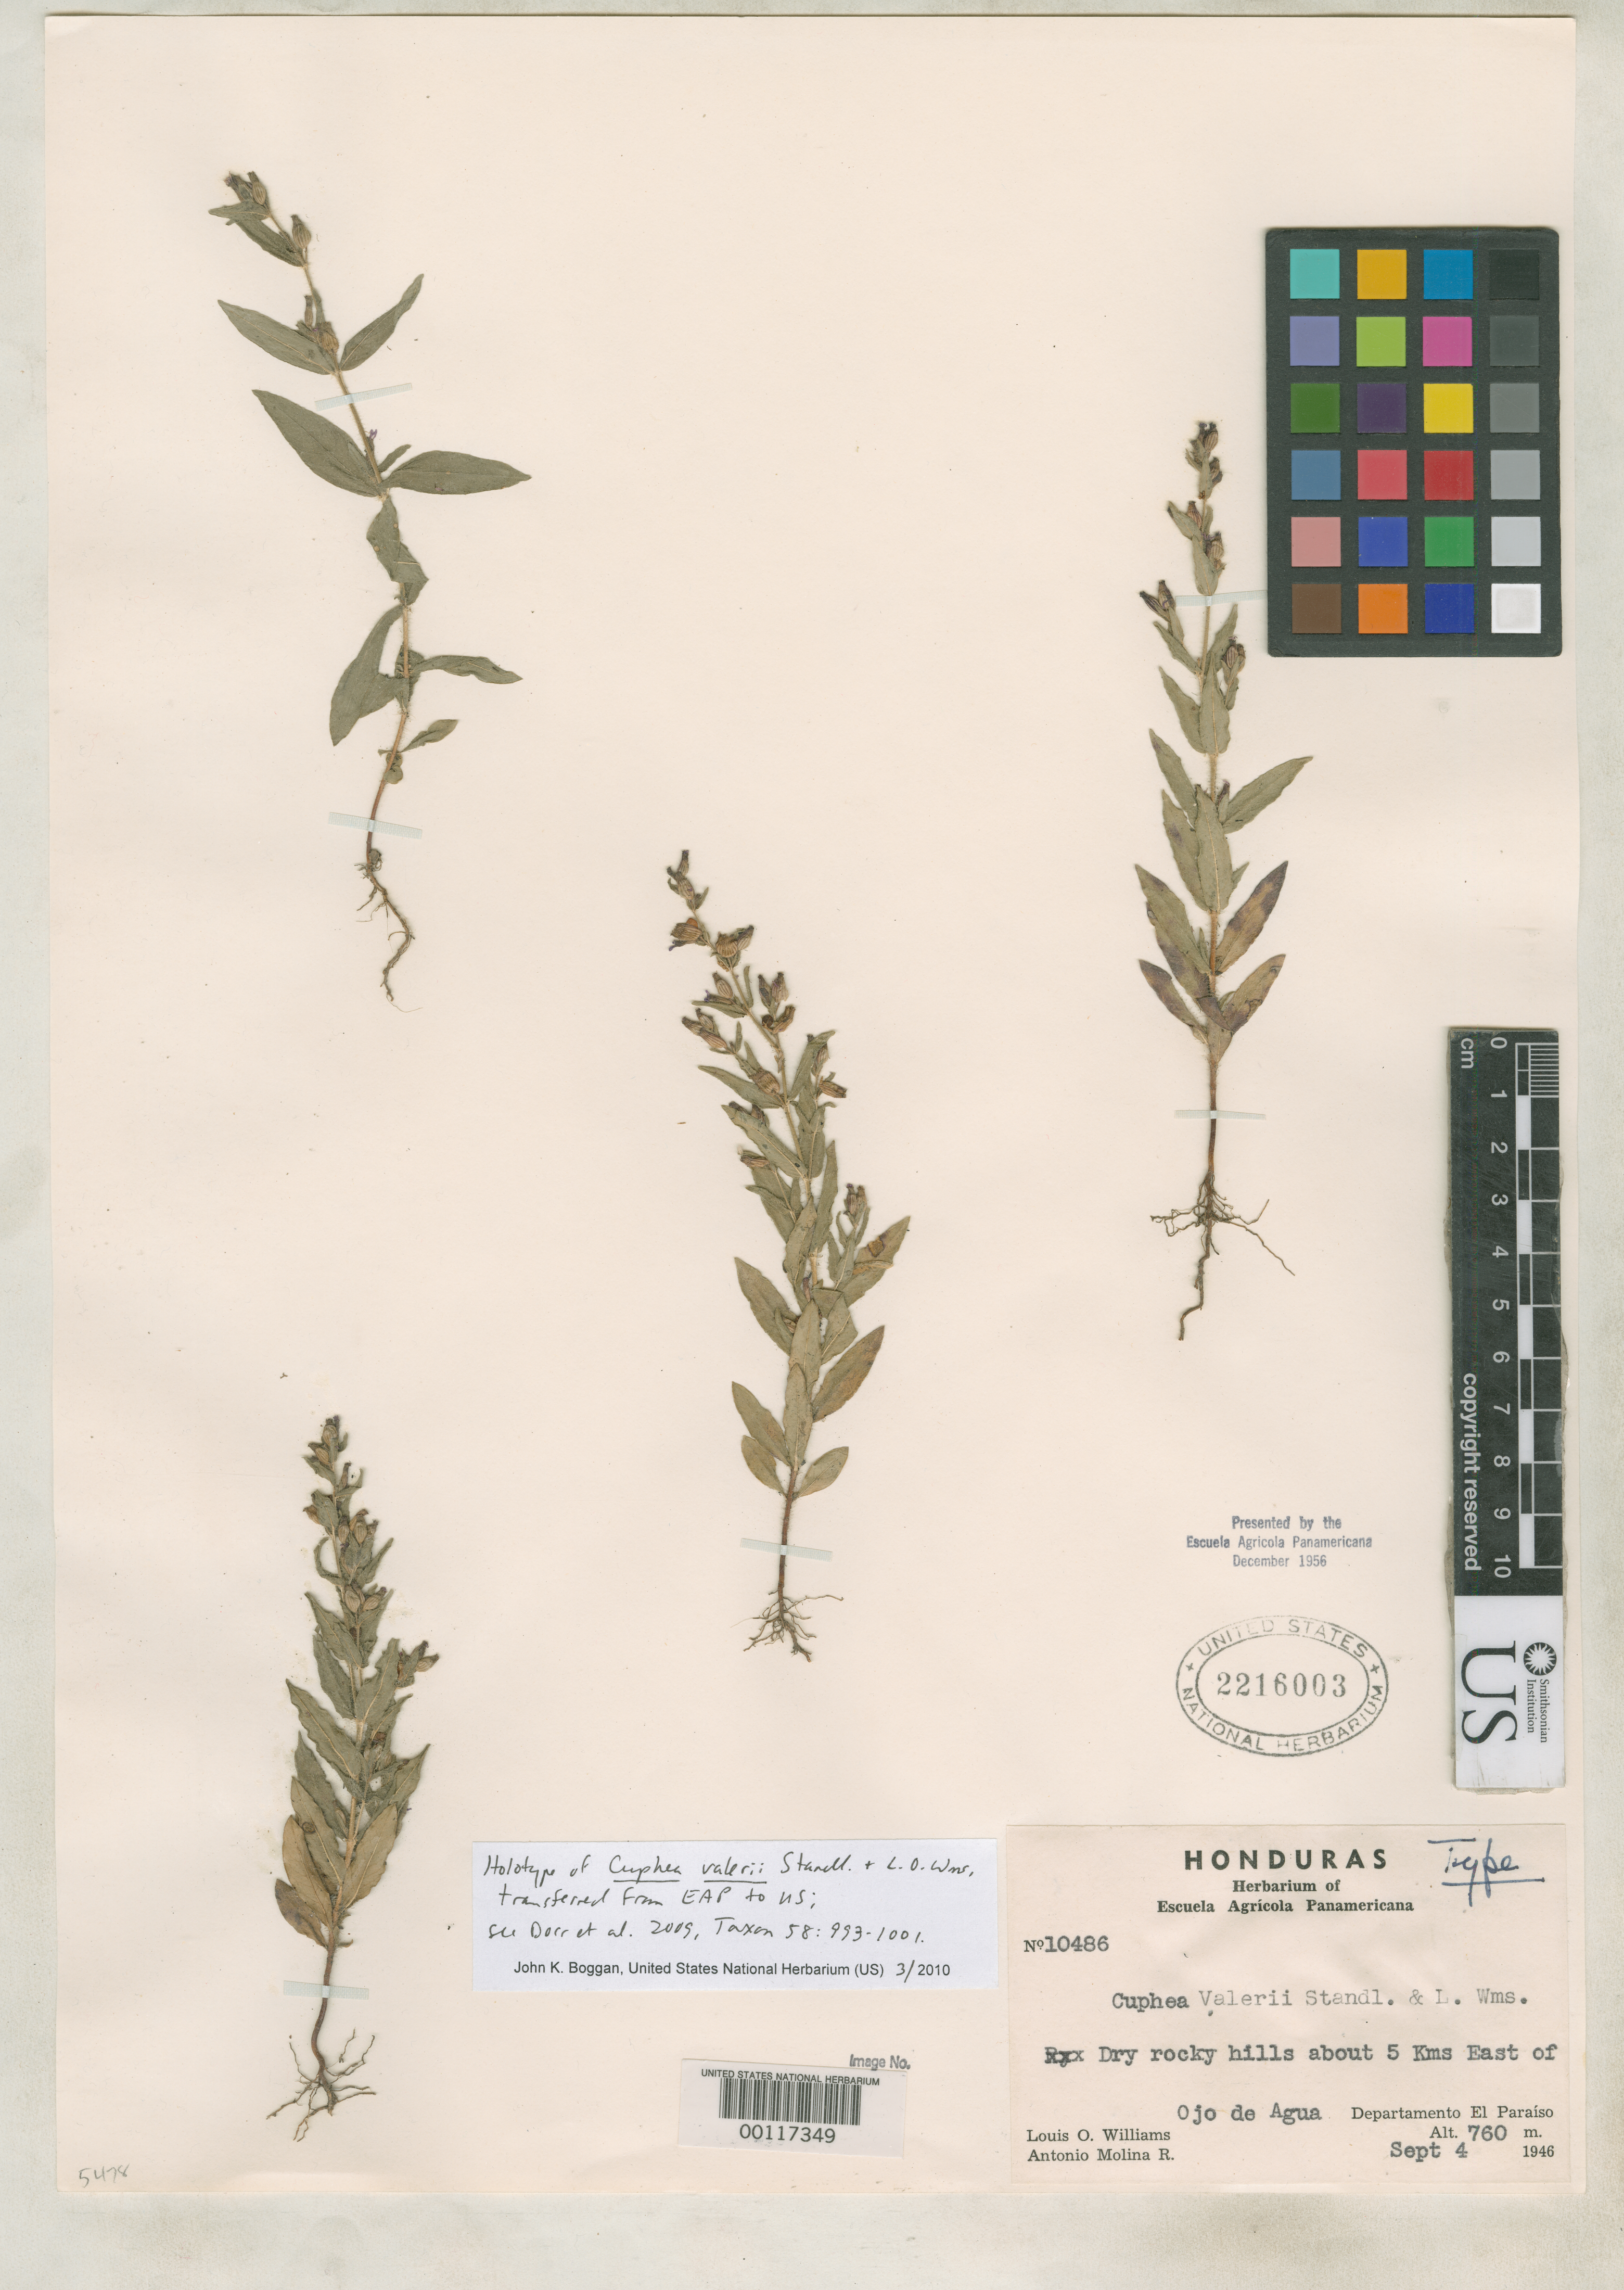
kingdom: Plantae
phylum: Tracheophyta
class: Magnoliopsida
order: Myrtales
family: Lythraceae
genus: Cuphea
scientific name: Cuphea valerii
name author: Standl. & L.O. Williams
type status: Holotype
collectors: L. O. Williams & A. Molina R.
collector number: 10486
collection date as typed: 04 Sep 1946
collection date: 1946-09-04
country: Honduras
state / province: El Paraíso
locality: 5 km E of Ojo de Agua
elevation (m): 760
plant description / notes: "Presented by the Escuela Agricola Panamericana December 1956." Holotype, transferred from EAP to US (see Dorr et al. 2009, Taxon 58: 993-1001).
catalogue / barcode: US 2216003